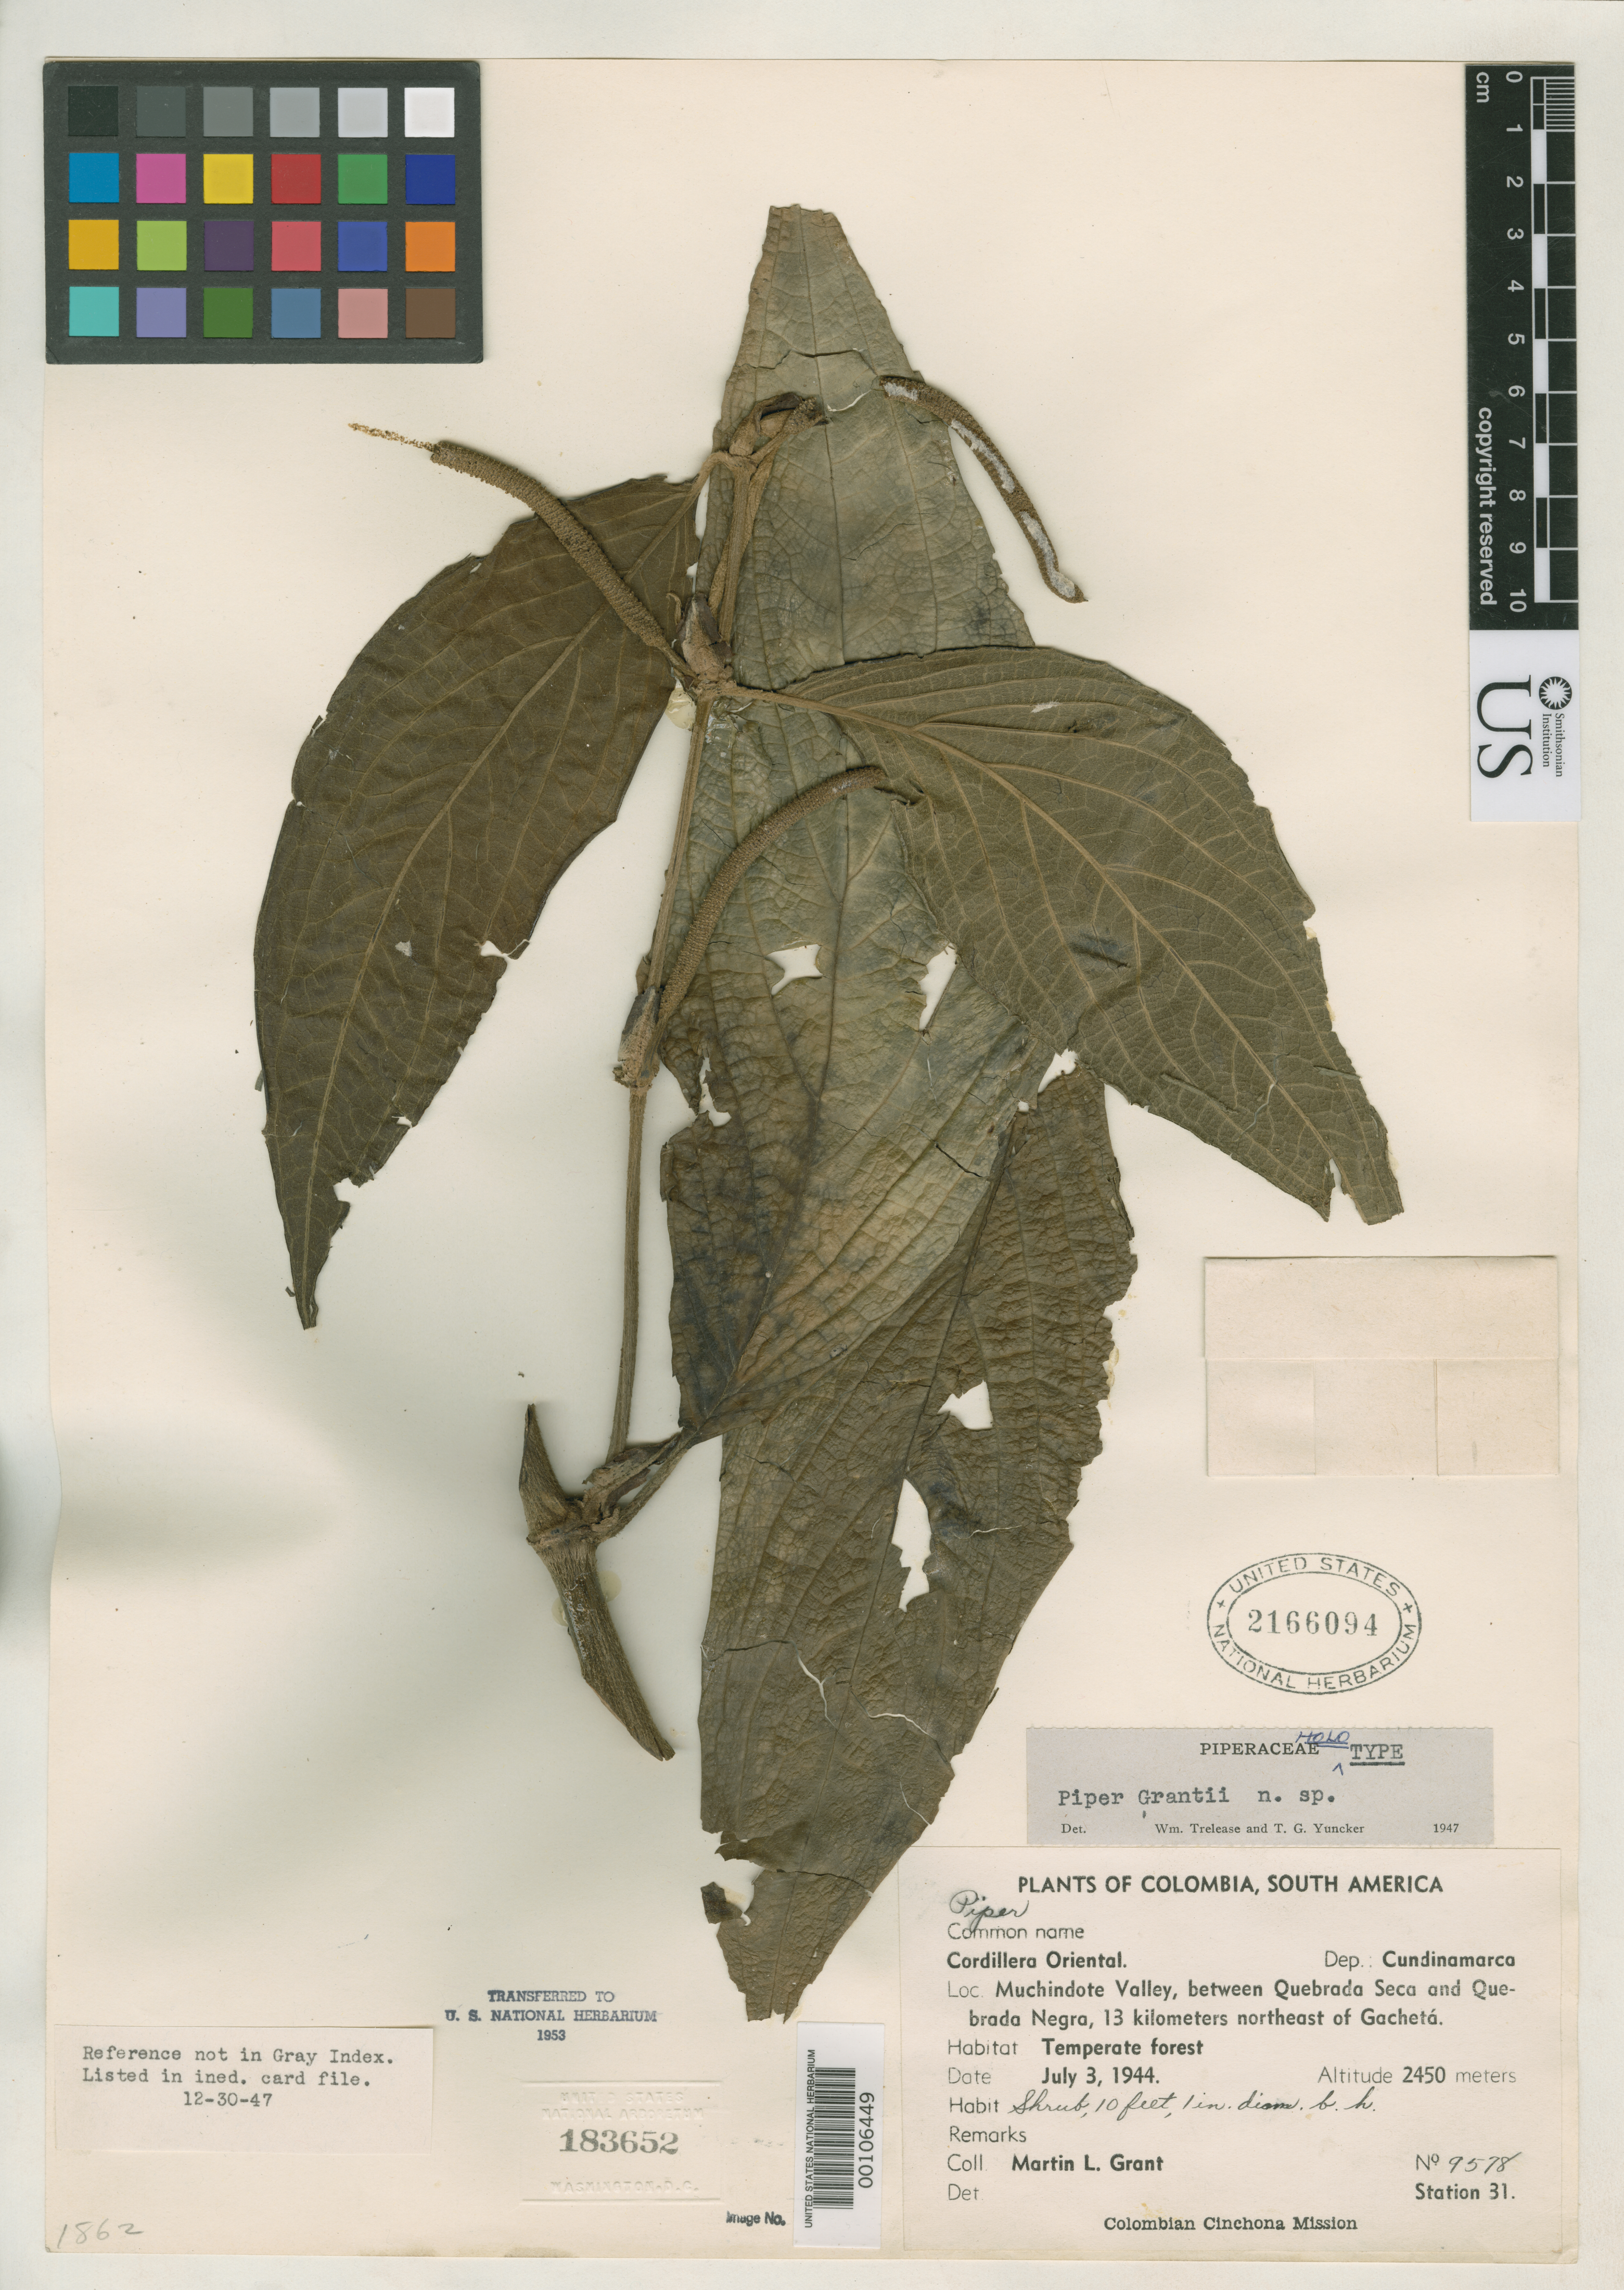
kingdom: Plantae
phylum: Tracheophyta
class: Magnoliopsida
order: Piperales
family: Piperaceae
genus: Piper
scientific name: Piper grantii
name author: Yunck.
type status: Holotype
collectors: M. L. Grant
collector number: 9578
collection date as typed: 03 Jul 1944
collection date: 1944-07-03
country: Colombia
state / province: Cundinamarca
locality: Muchindote Valley, between Quebrada Seca and Quebrada Negra, 13 km NE of Gacheta, Cordillera Oriental.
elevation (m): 2450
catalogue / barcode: US 2166094